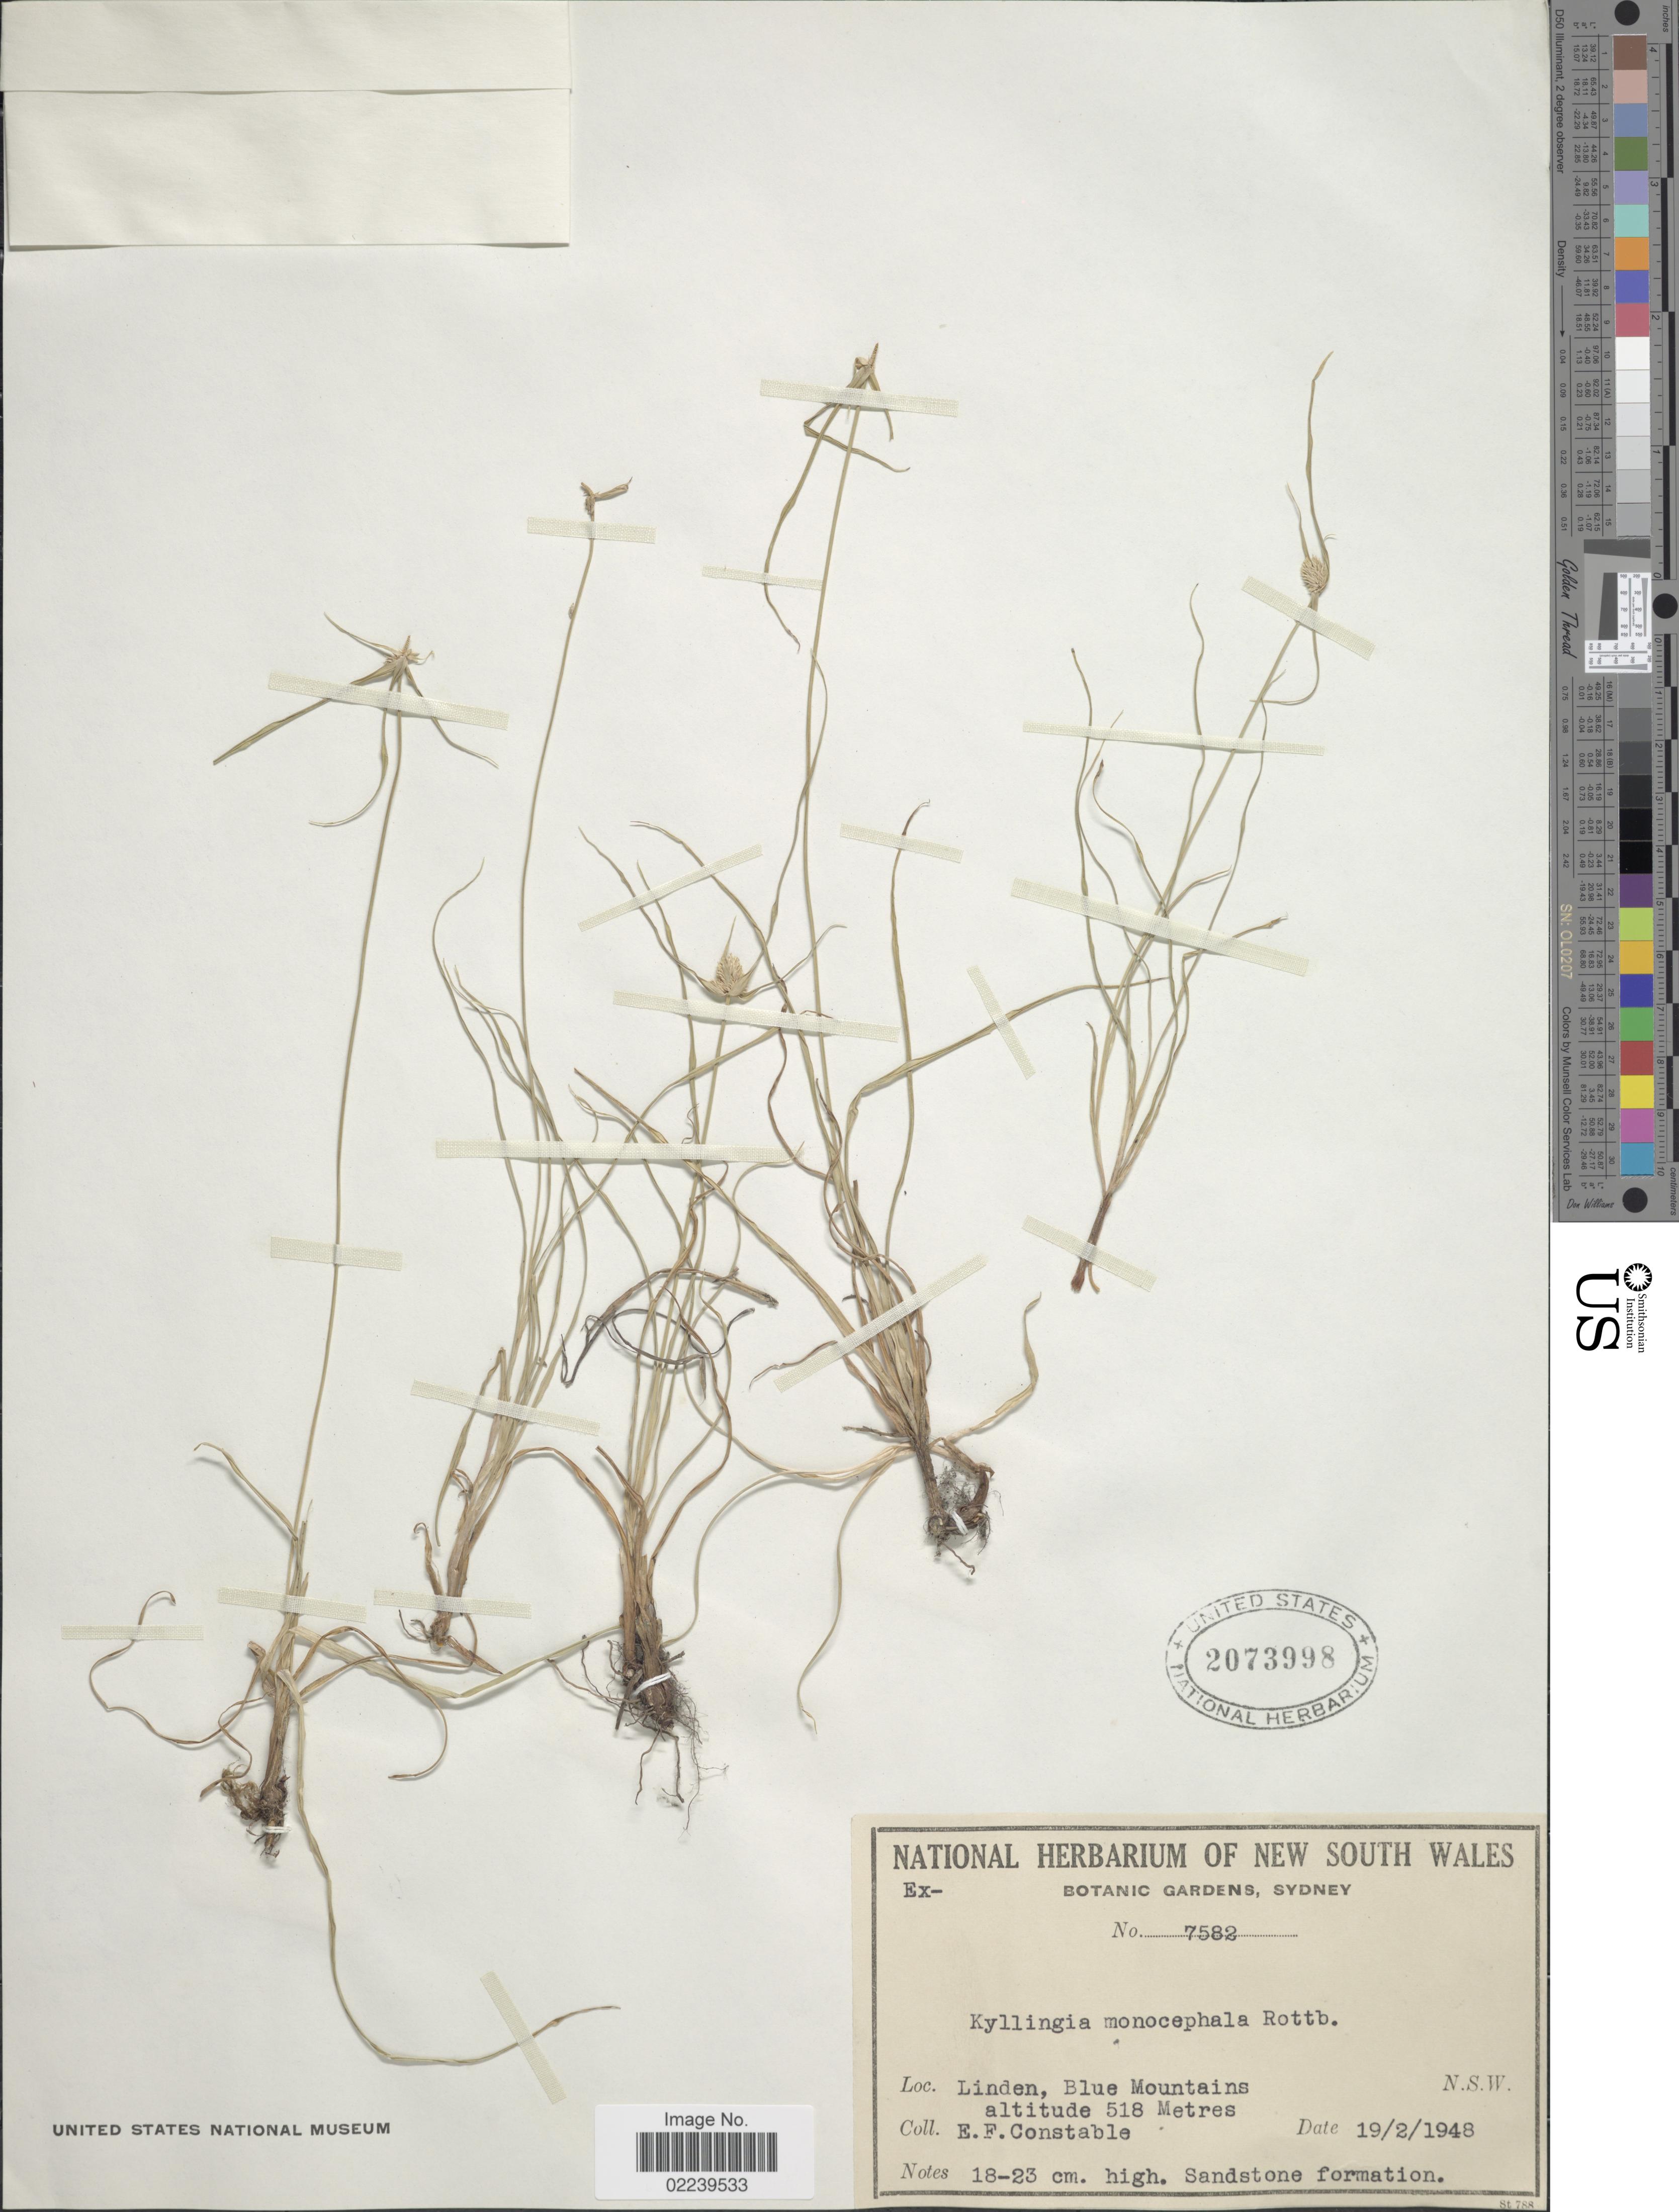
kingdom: Plantae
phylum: Tracheophyta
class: Liliopsida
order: Poales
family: Cyperaceae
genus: Cyperus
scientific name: Cyperus sesquiflorus subsp. cylindricus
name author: (Nees) T. Koyama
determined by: Strong, M. T., (US), Smithsonian Institution - National Museum of Natural History (UNITED STATES)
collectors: E. F. Constable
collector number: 7582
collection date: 1948-02-19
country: Australia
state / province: New South Wales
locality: Linden, Blue Mountains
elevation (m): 518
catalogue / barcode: US 2073998